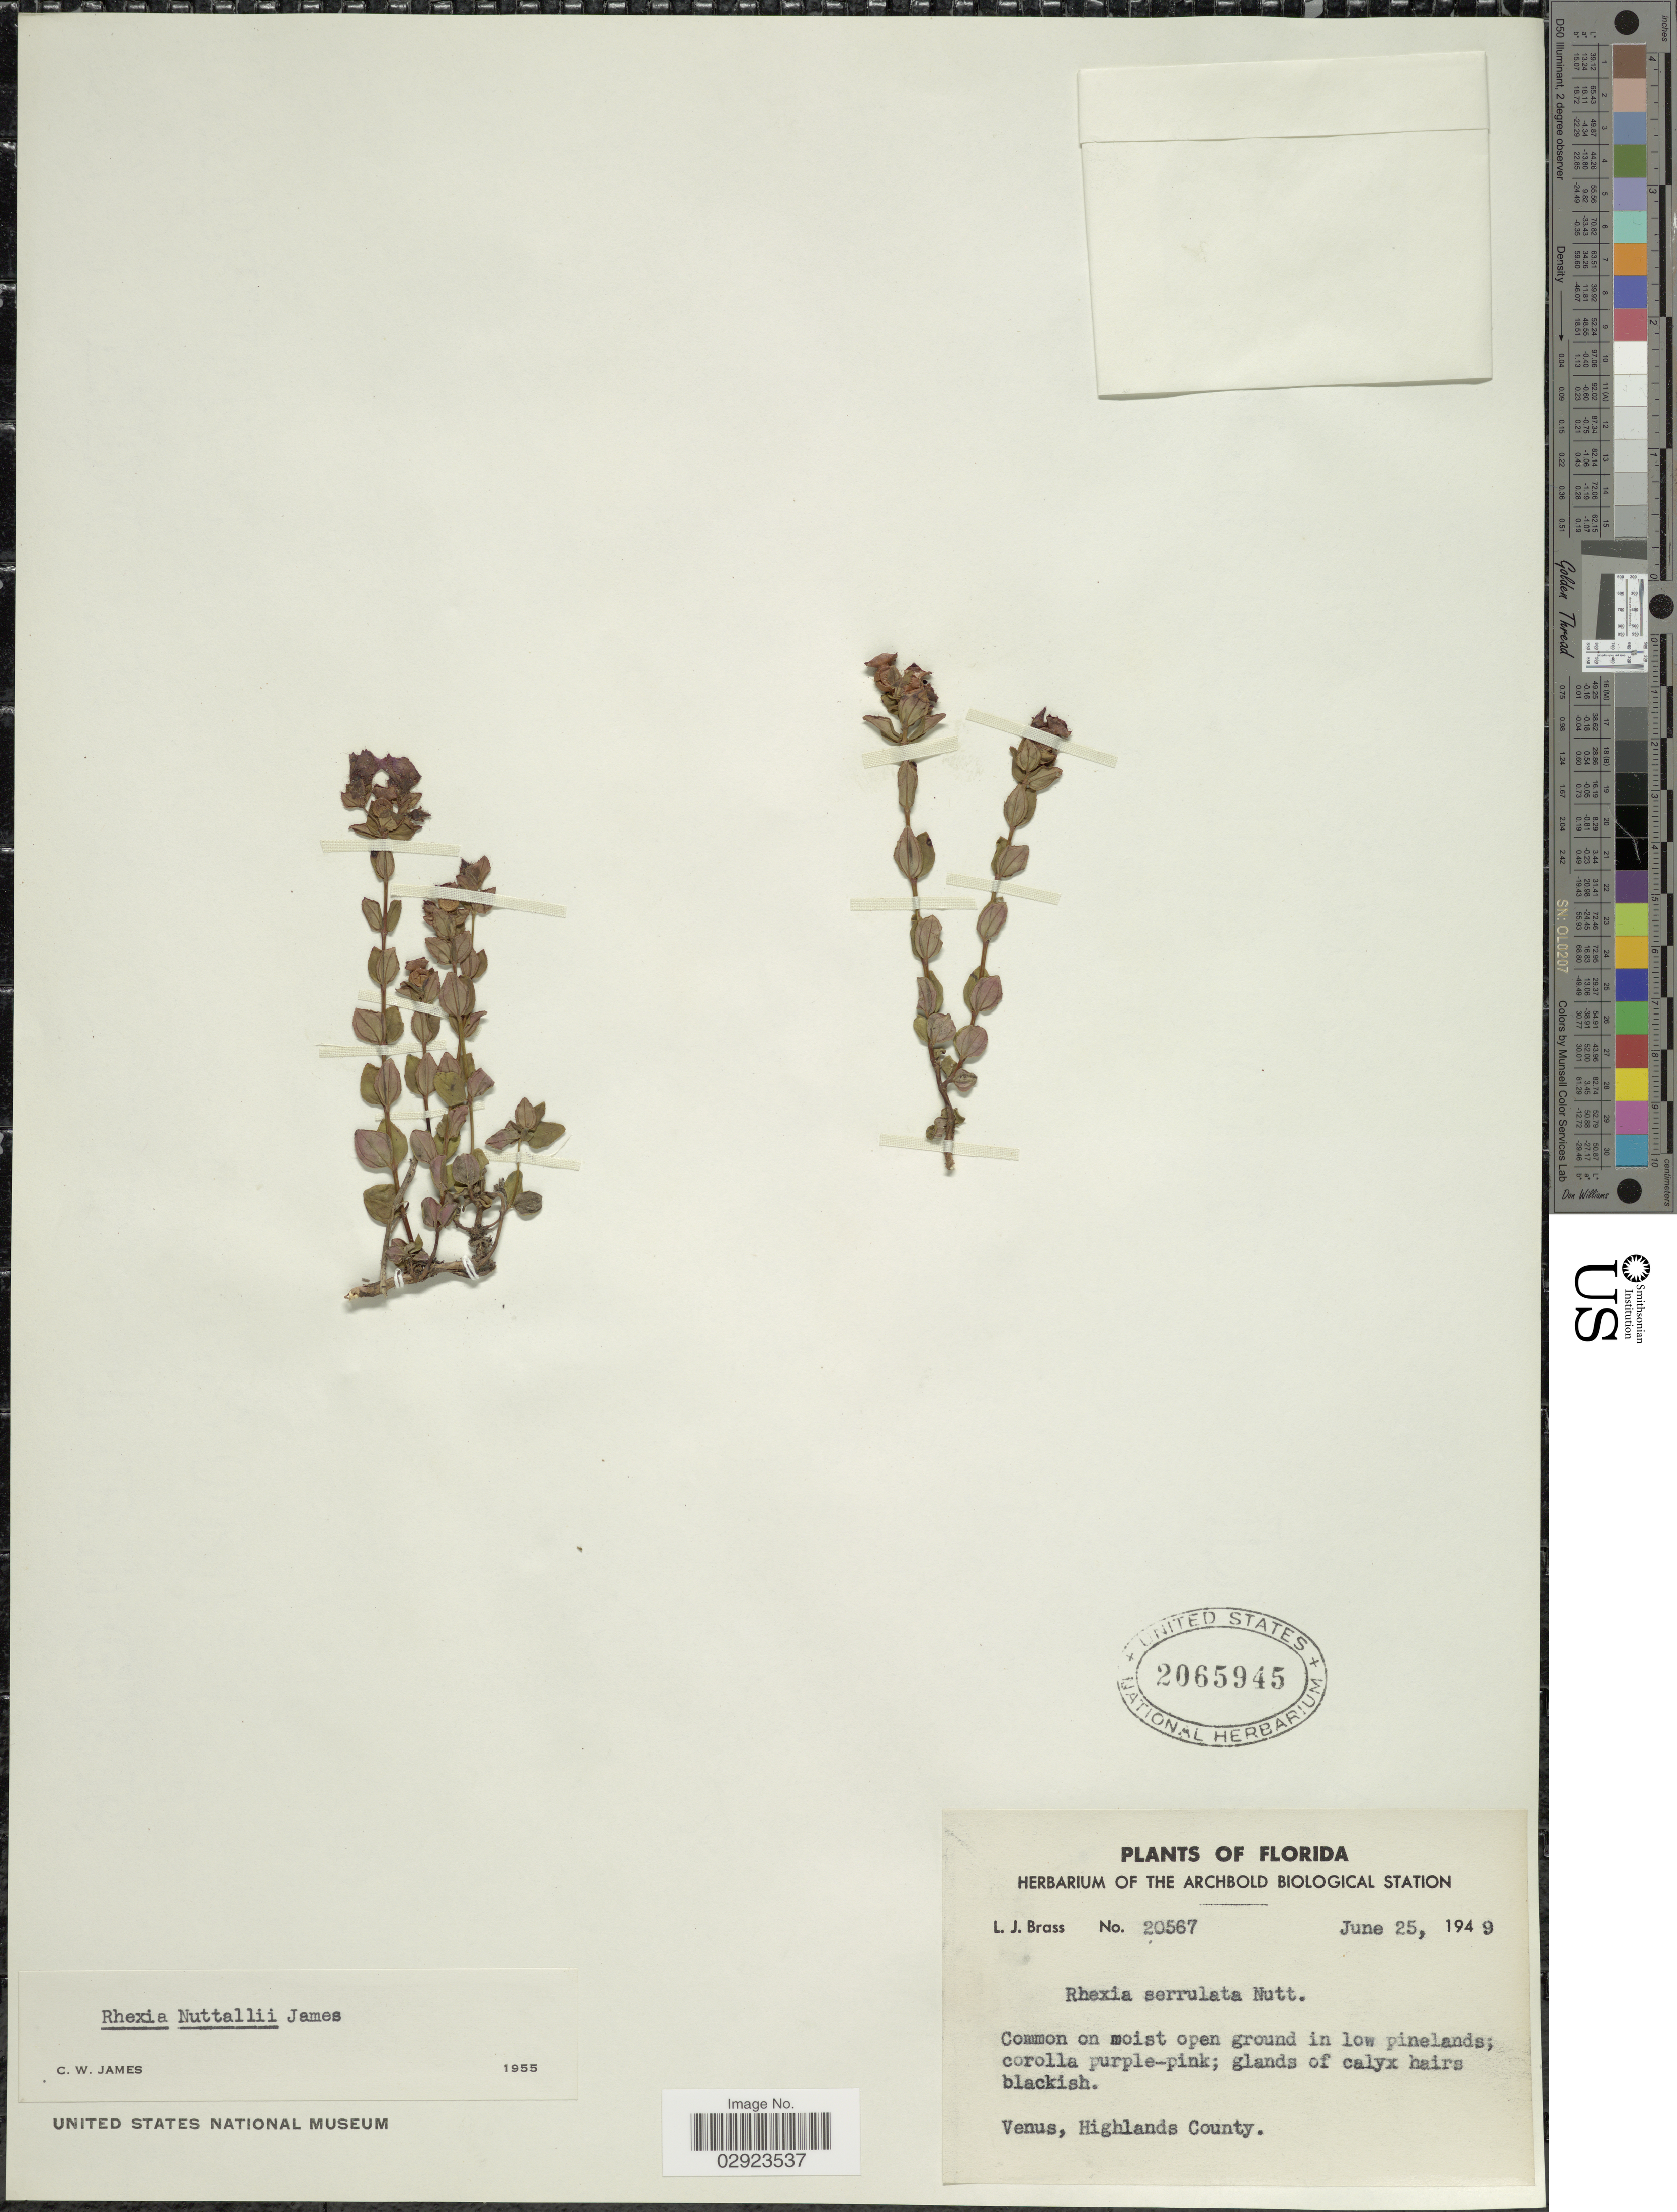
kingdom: Plantae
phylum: Tracheophyta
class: Magnoliopsida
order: Myrtales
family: Melastomataceae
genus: Rhexia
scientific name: Rhexia nuttallii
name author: C.W. James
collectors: L. J. Brass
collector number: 20567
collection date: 1949-06-25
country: United States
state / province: Florida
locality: Venus, Highlands County.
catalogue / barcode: US 2065945